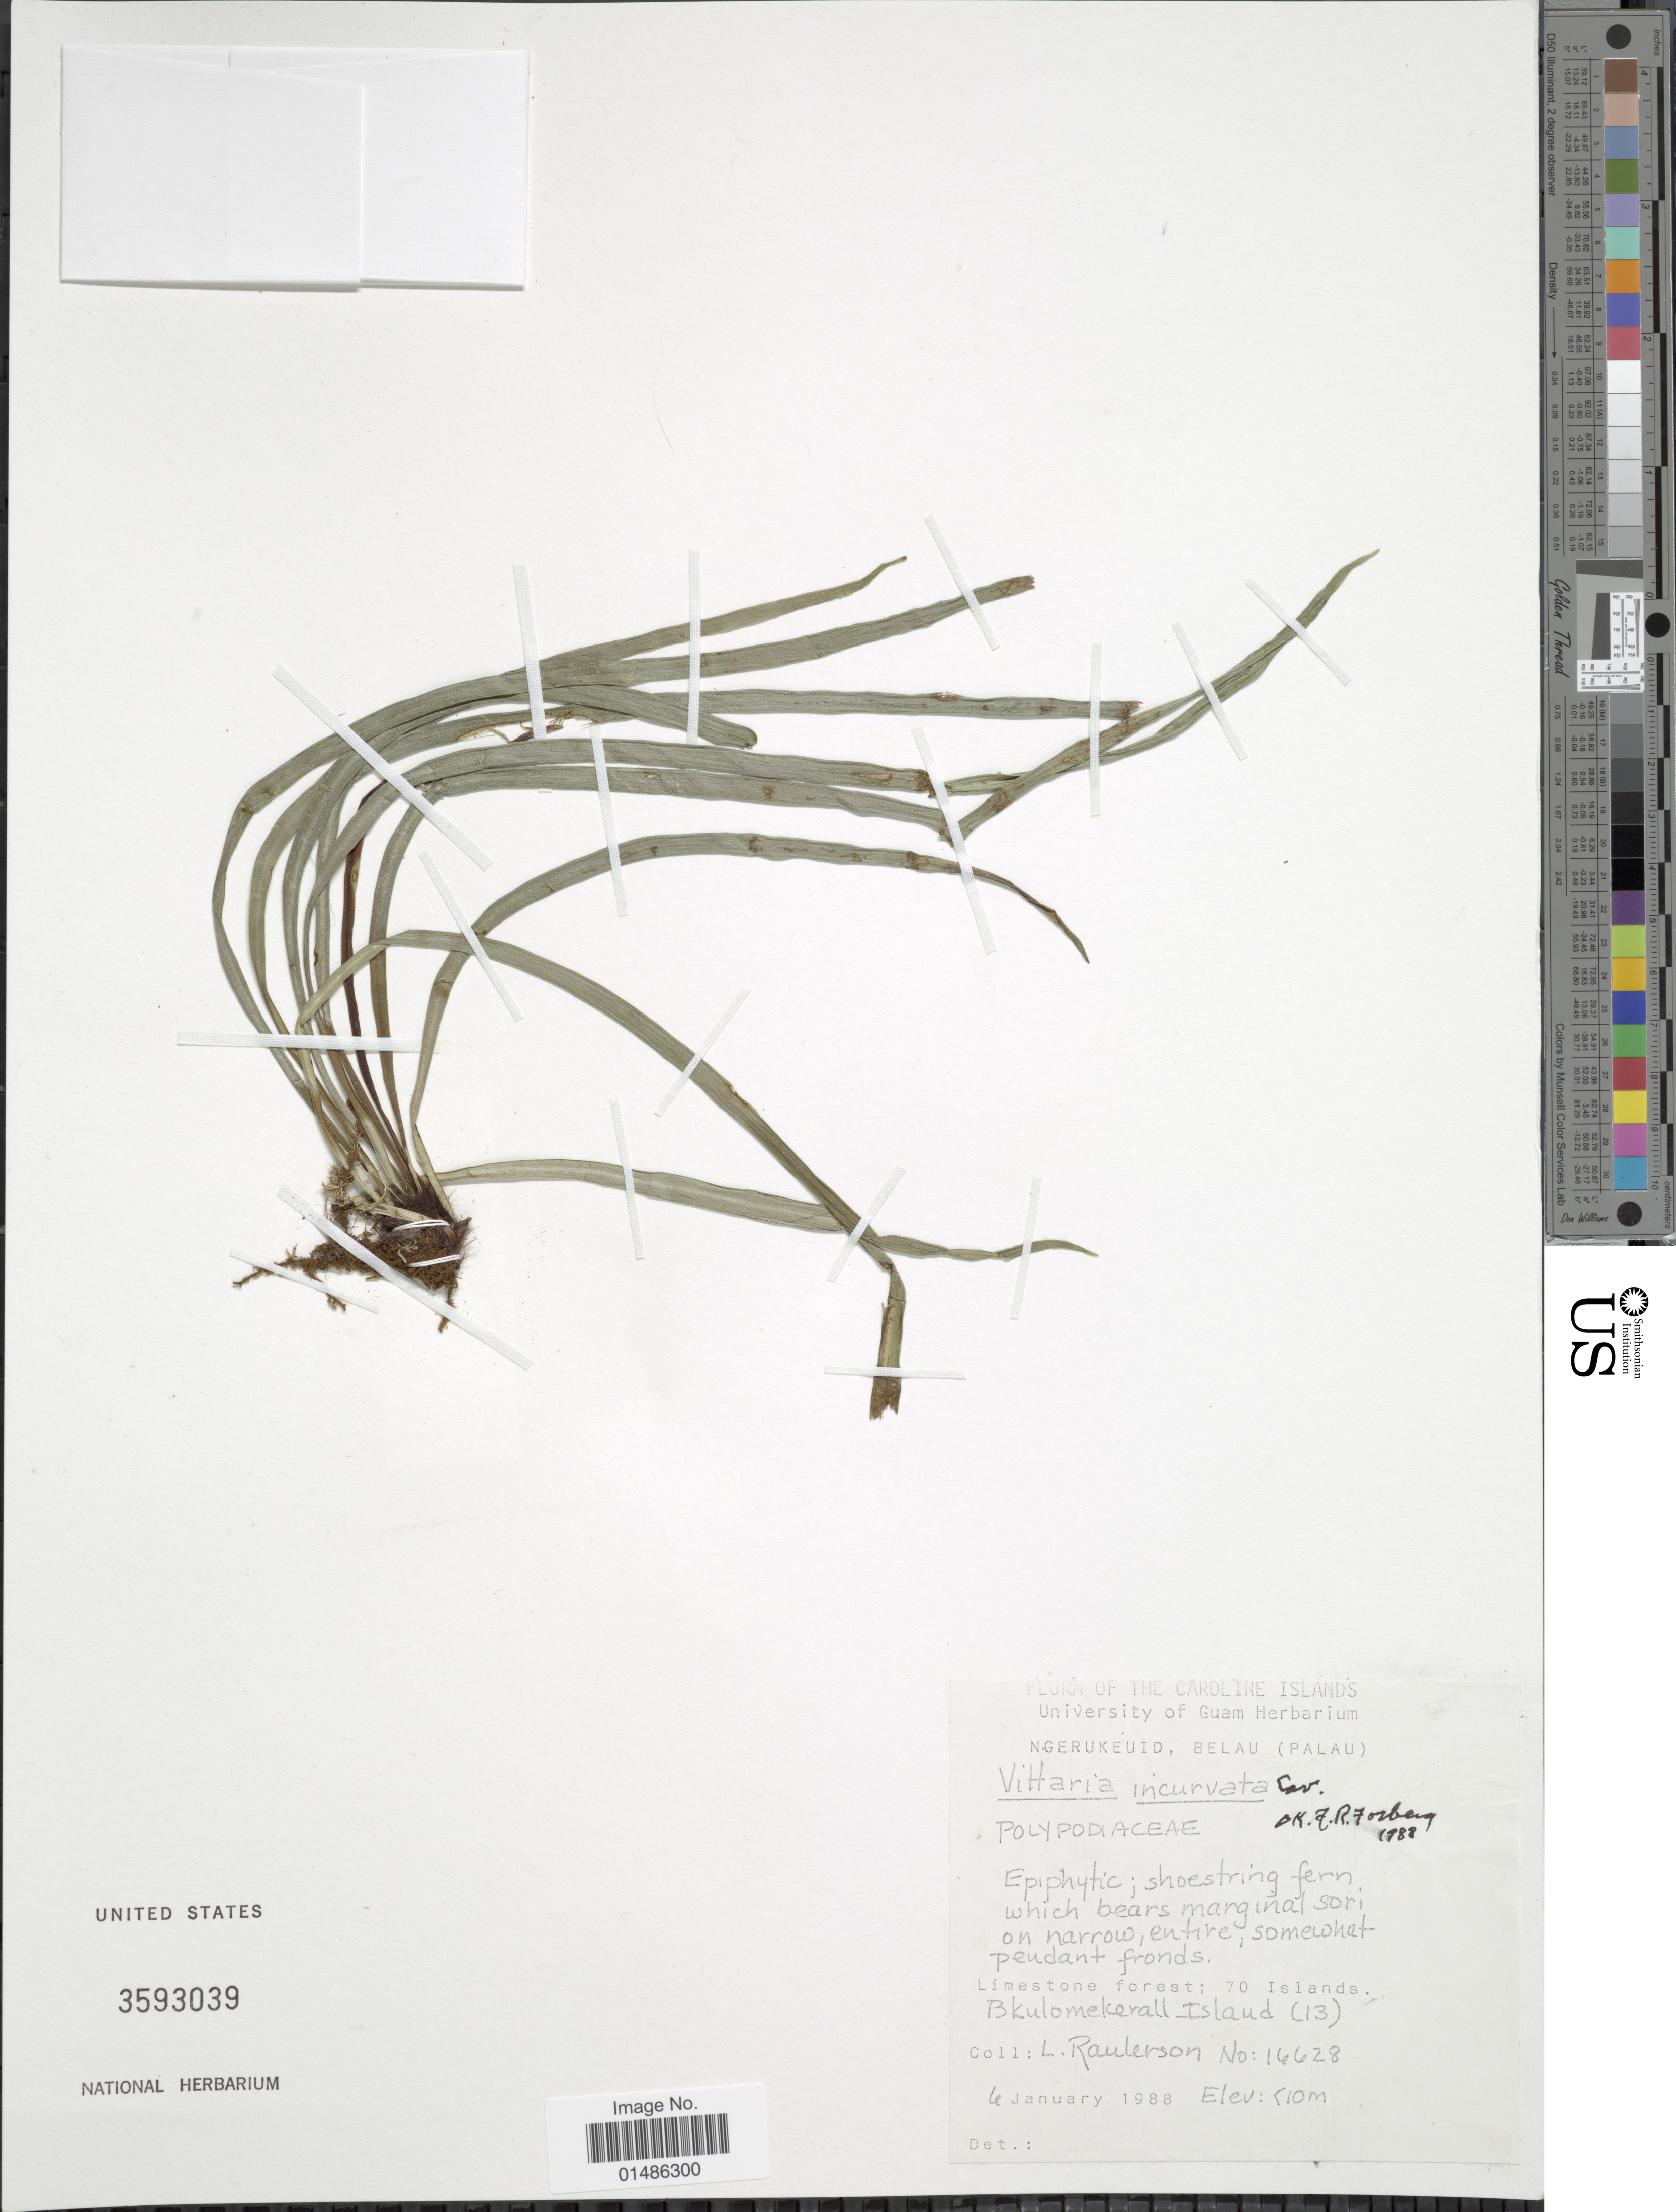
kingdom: Plantae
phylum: Tracheophyta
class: Polypodiopsida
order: Polypodiales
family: Pteridaceae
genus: Haplopteris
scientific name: Haplopteris ensiformis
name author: (Sw.) E.H. Crane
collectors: L. Raulerson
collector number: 16628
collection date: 1988-01-06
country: Palau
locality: Caroline Islands. Limestone forest; 70 Islands. Bkulomekerall Island (13).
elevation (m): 10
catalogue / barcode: US 3593039